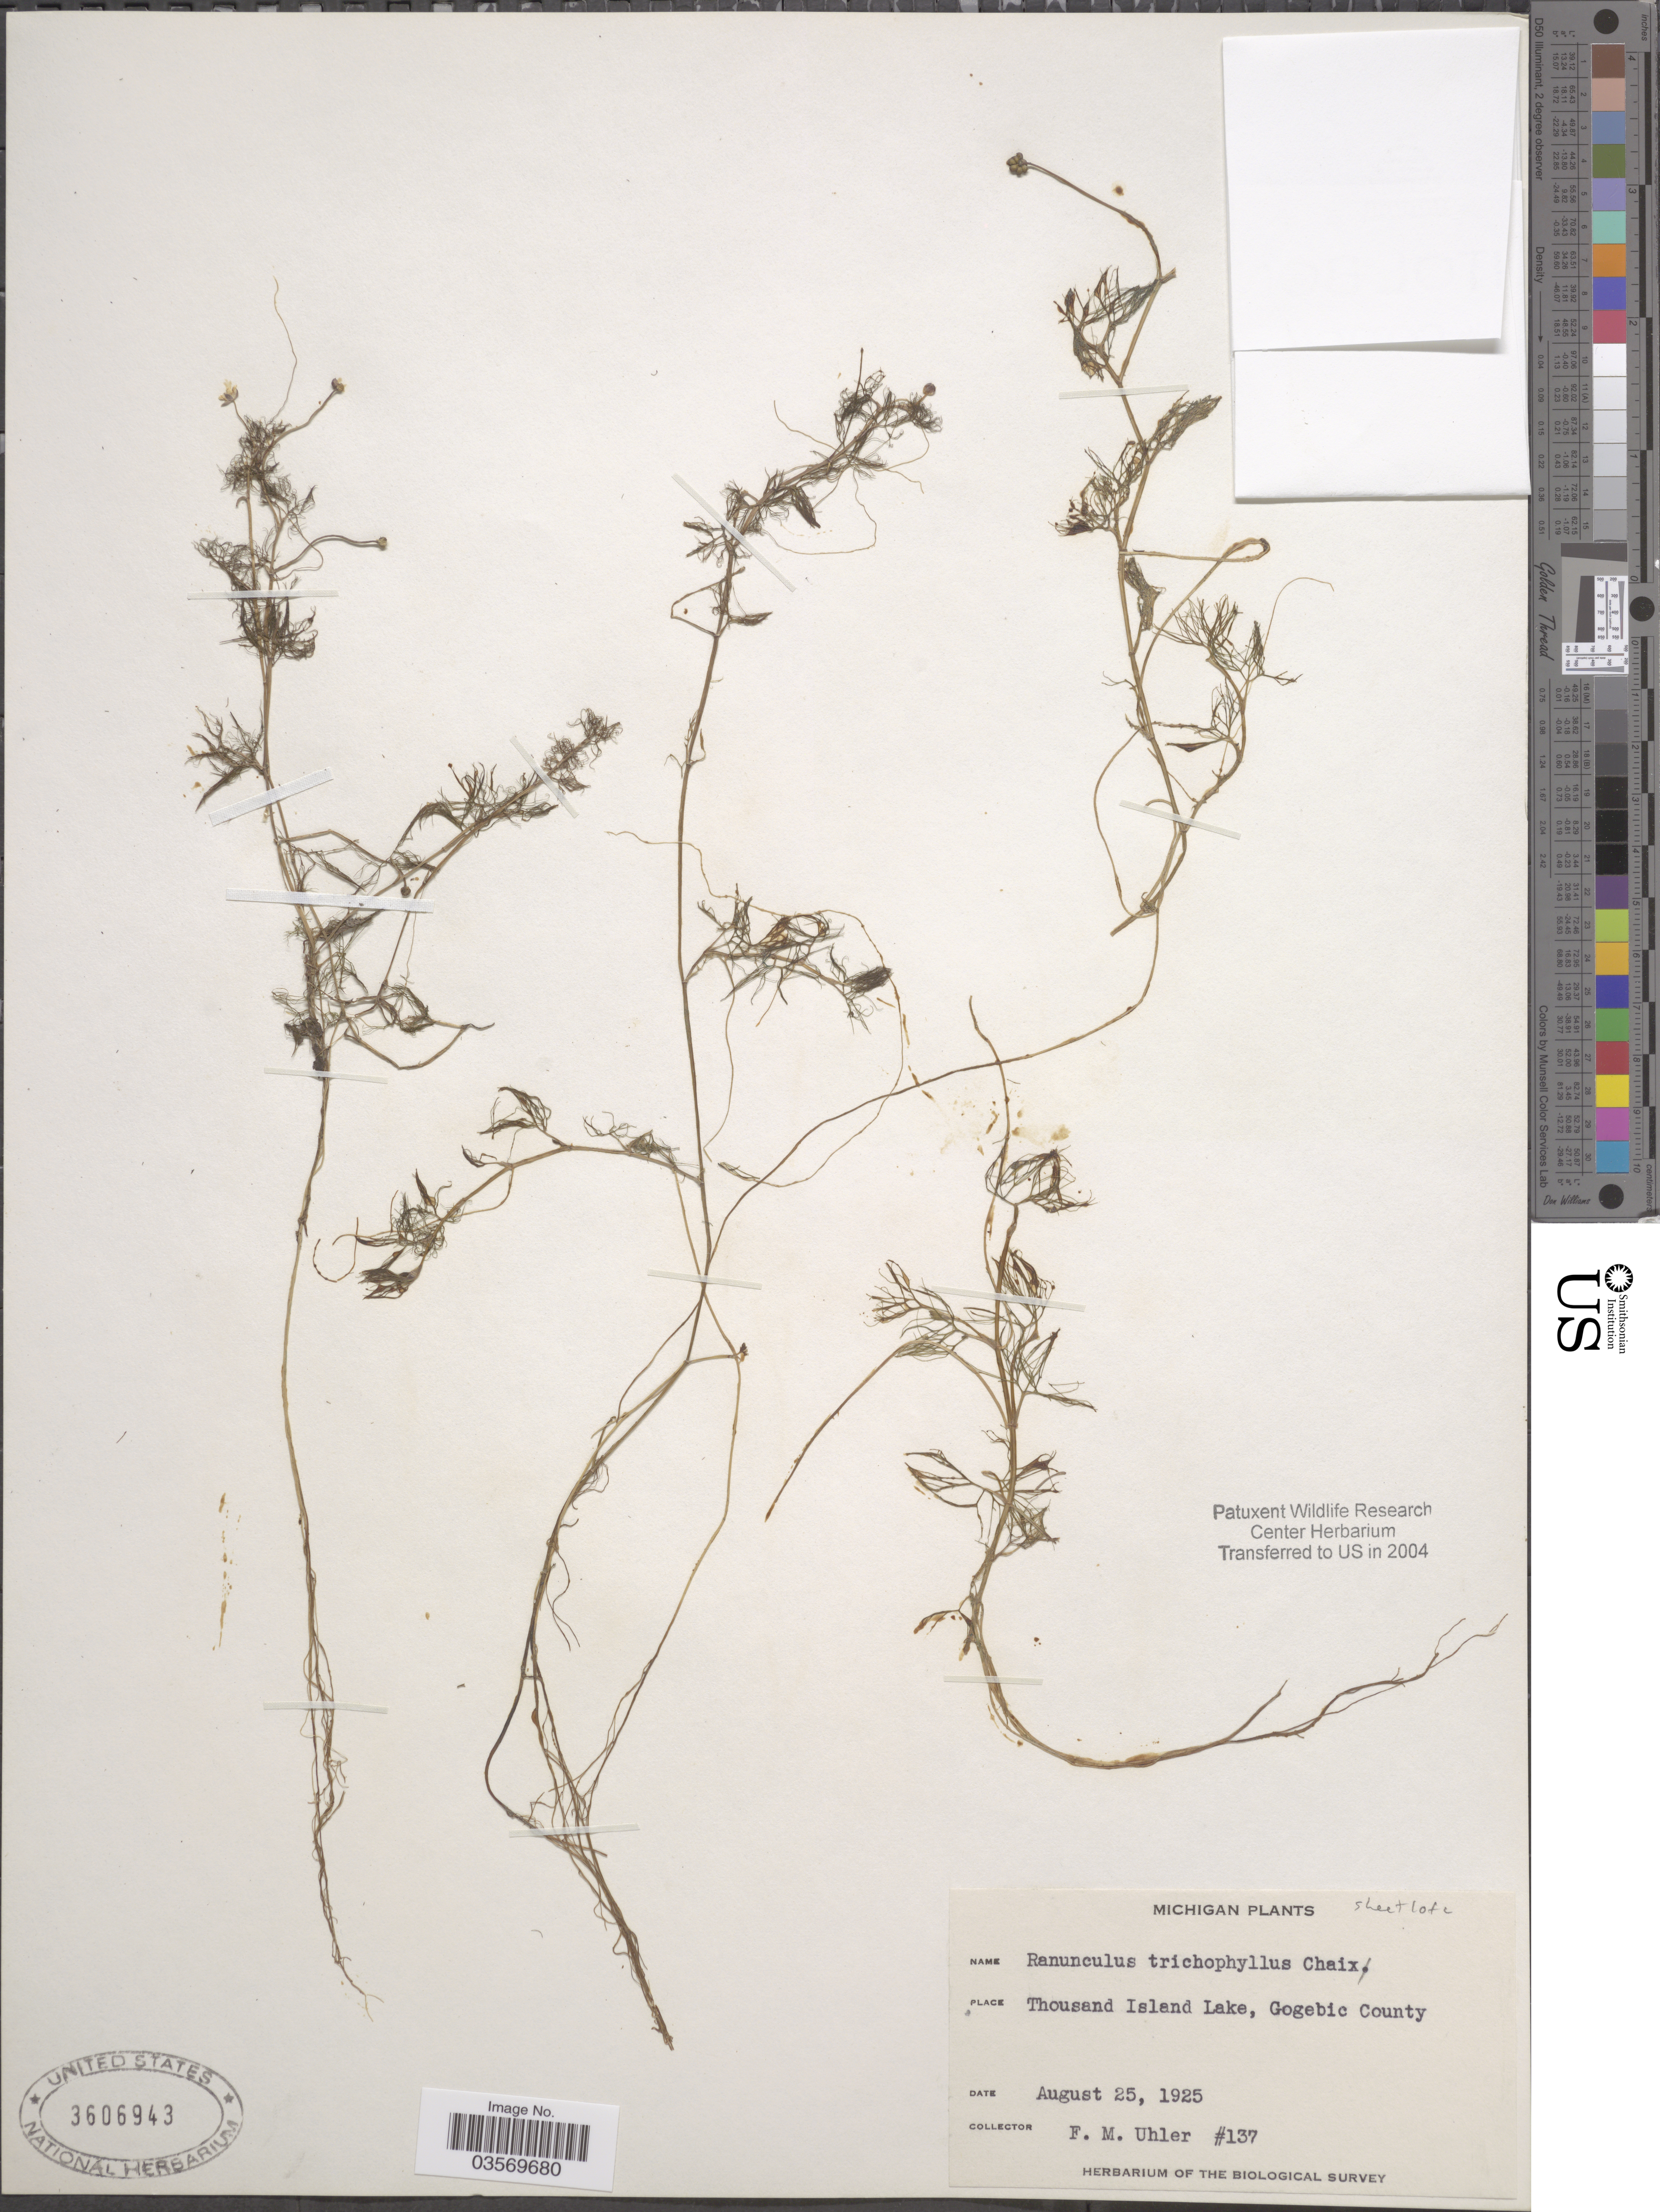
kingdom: Plantae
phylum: Tracheophyta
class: Magnoliopsida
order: Ranunculales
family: Ranunculaceae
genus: Ranunculus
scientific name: Ranunculus trichophyllus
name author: Chaix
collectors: F. M. Uhler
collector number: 137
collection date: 1925-08-25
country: United States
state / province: Michigan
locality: Thousand Island Lake, Gogebic County.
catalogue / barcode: US 3606943